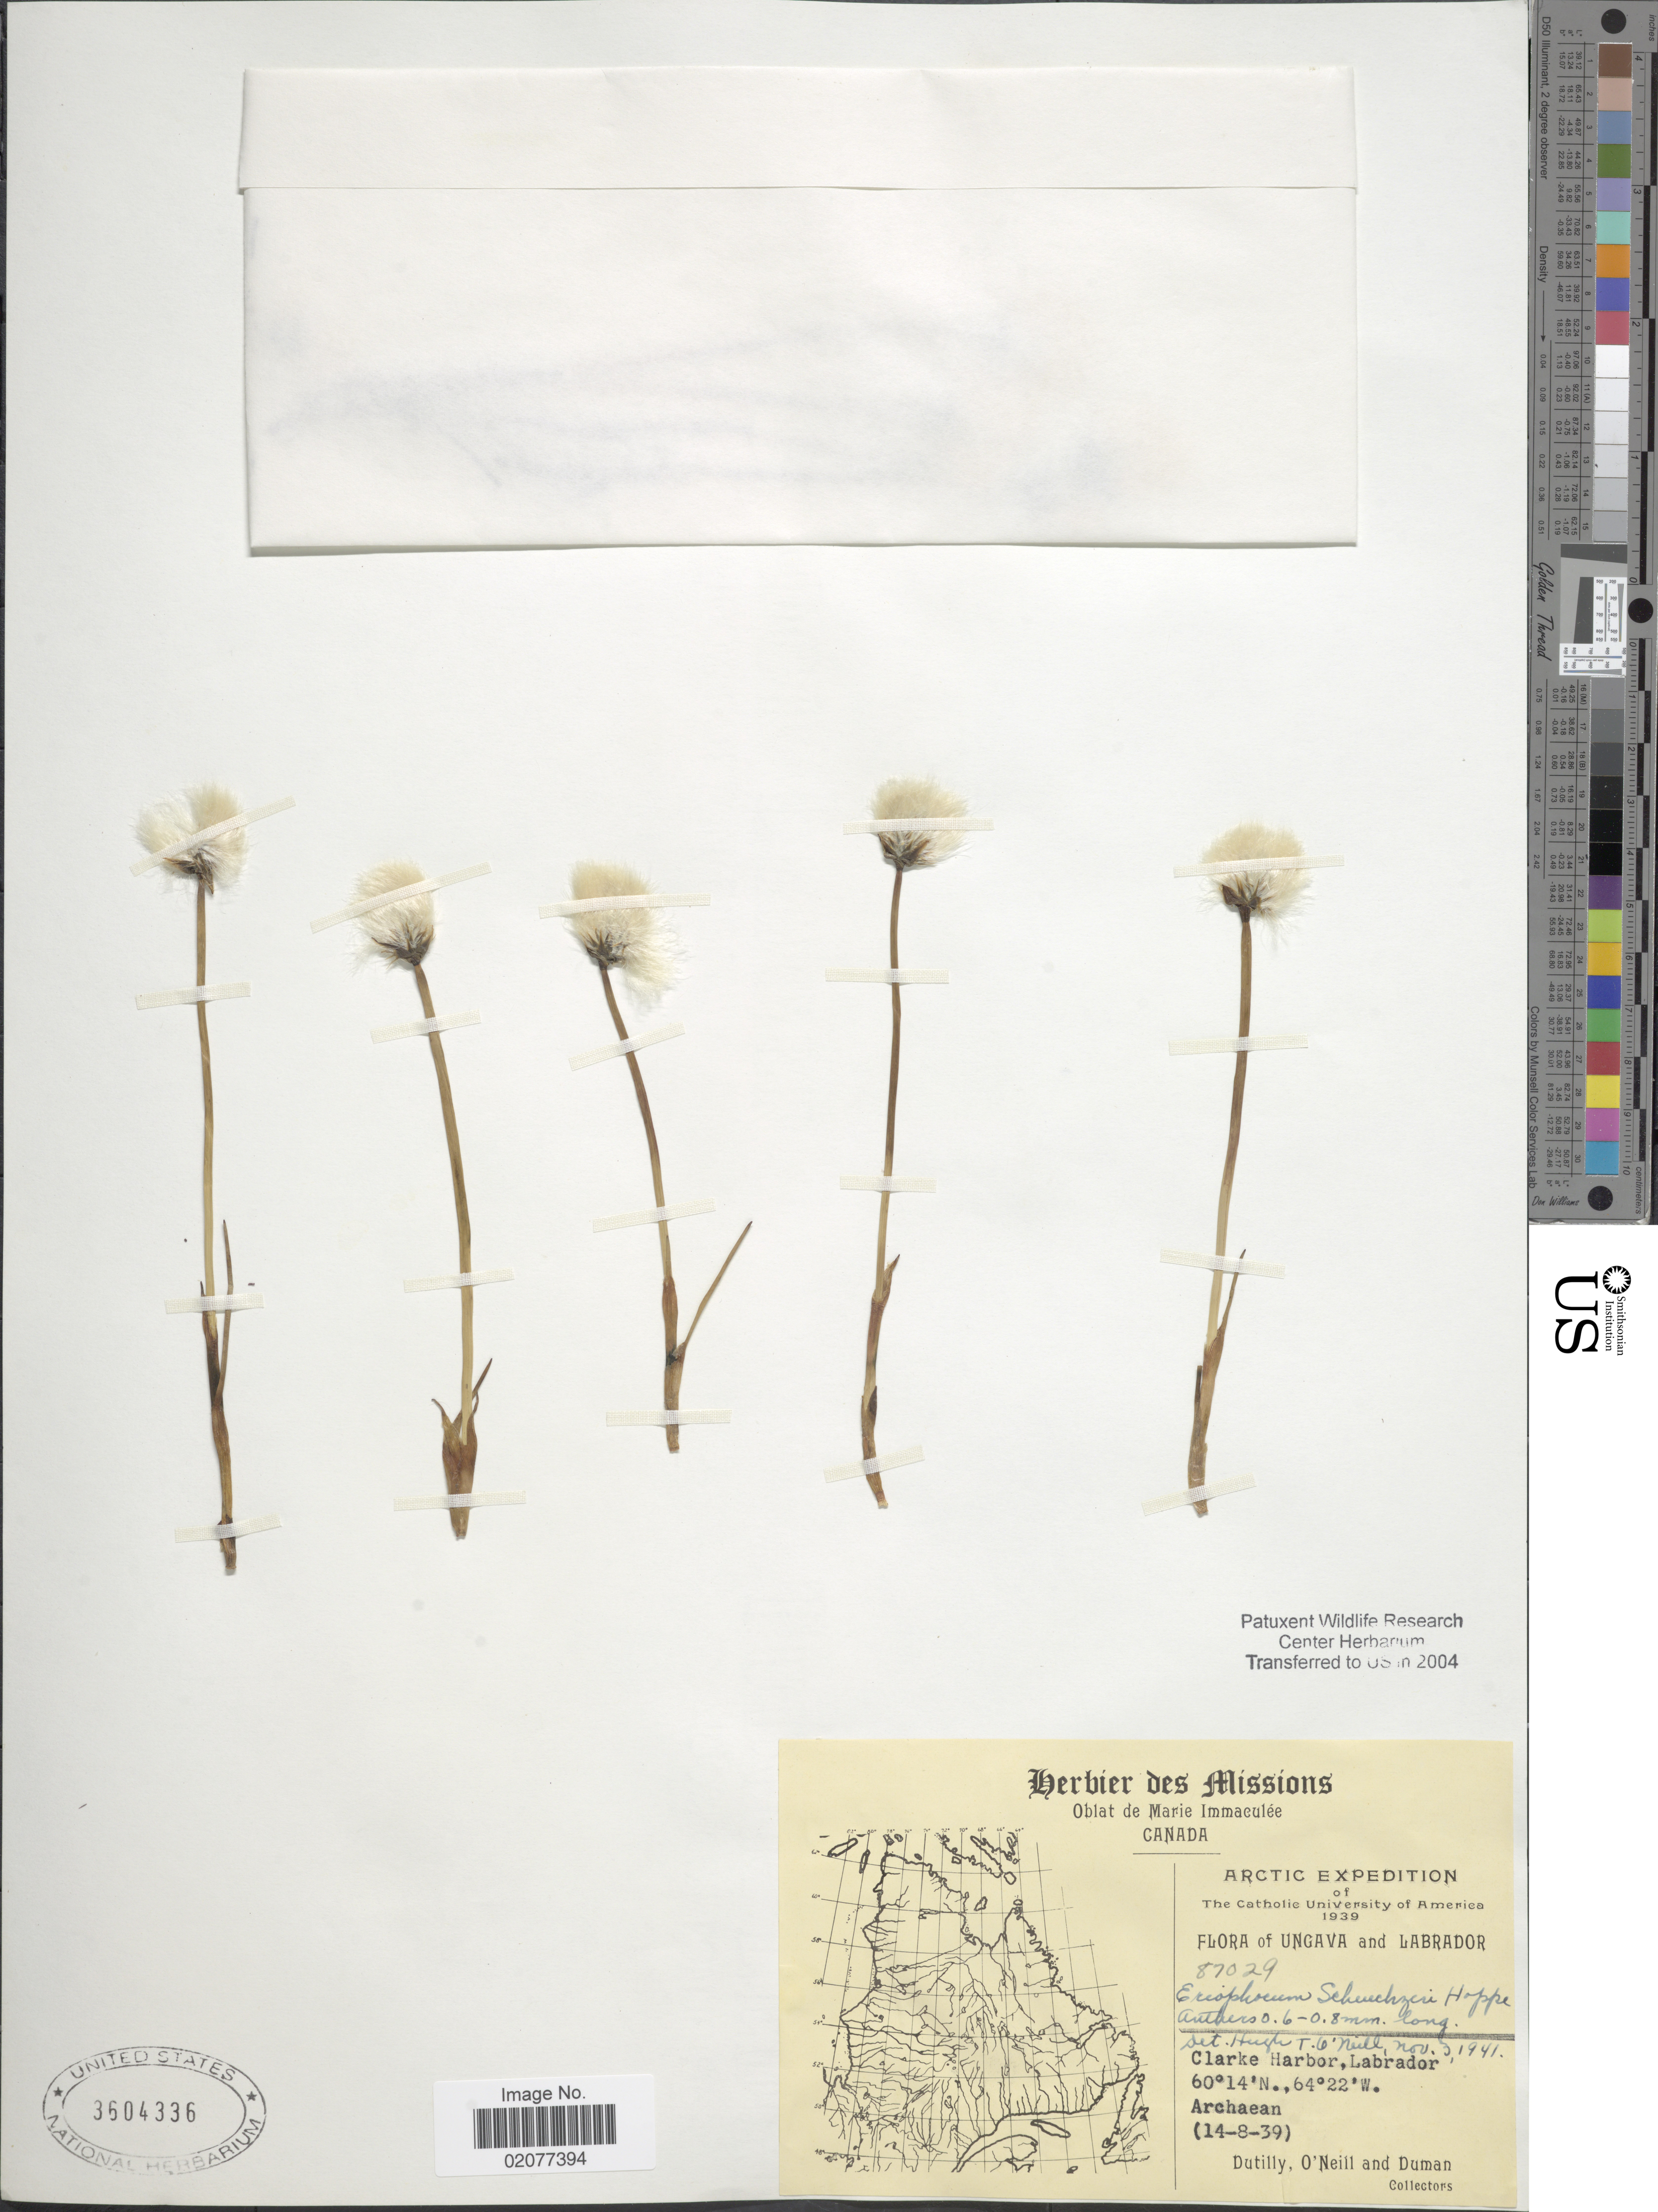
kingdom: Plantae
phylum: Tracheophyta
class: Liliopsida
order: Poales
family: Cyperaceae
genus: Eriophorum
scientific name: Eriophorum scheuchzeri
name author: Hoppe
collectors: -. Dutilly, O' Neill & -. Duman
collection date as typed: Transcribed d/m/y: 14/8/39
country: Canada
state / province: Newfoundland and Labrador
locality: Ungava. Arctic. Clarke Harbour, Labrador. Arcaean.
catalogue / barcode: US 3604336